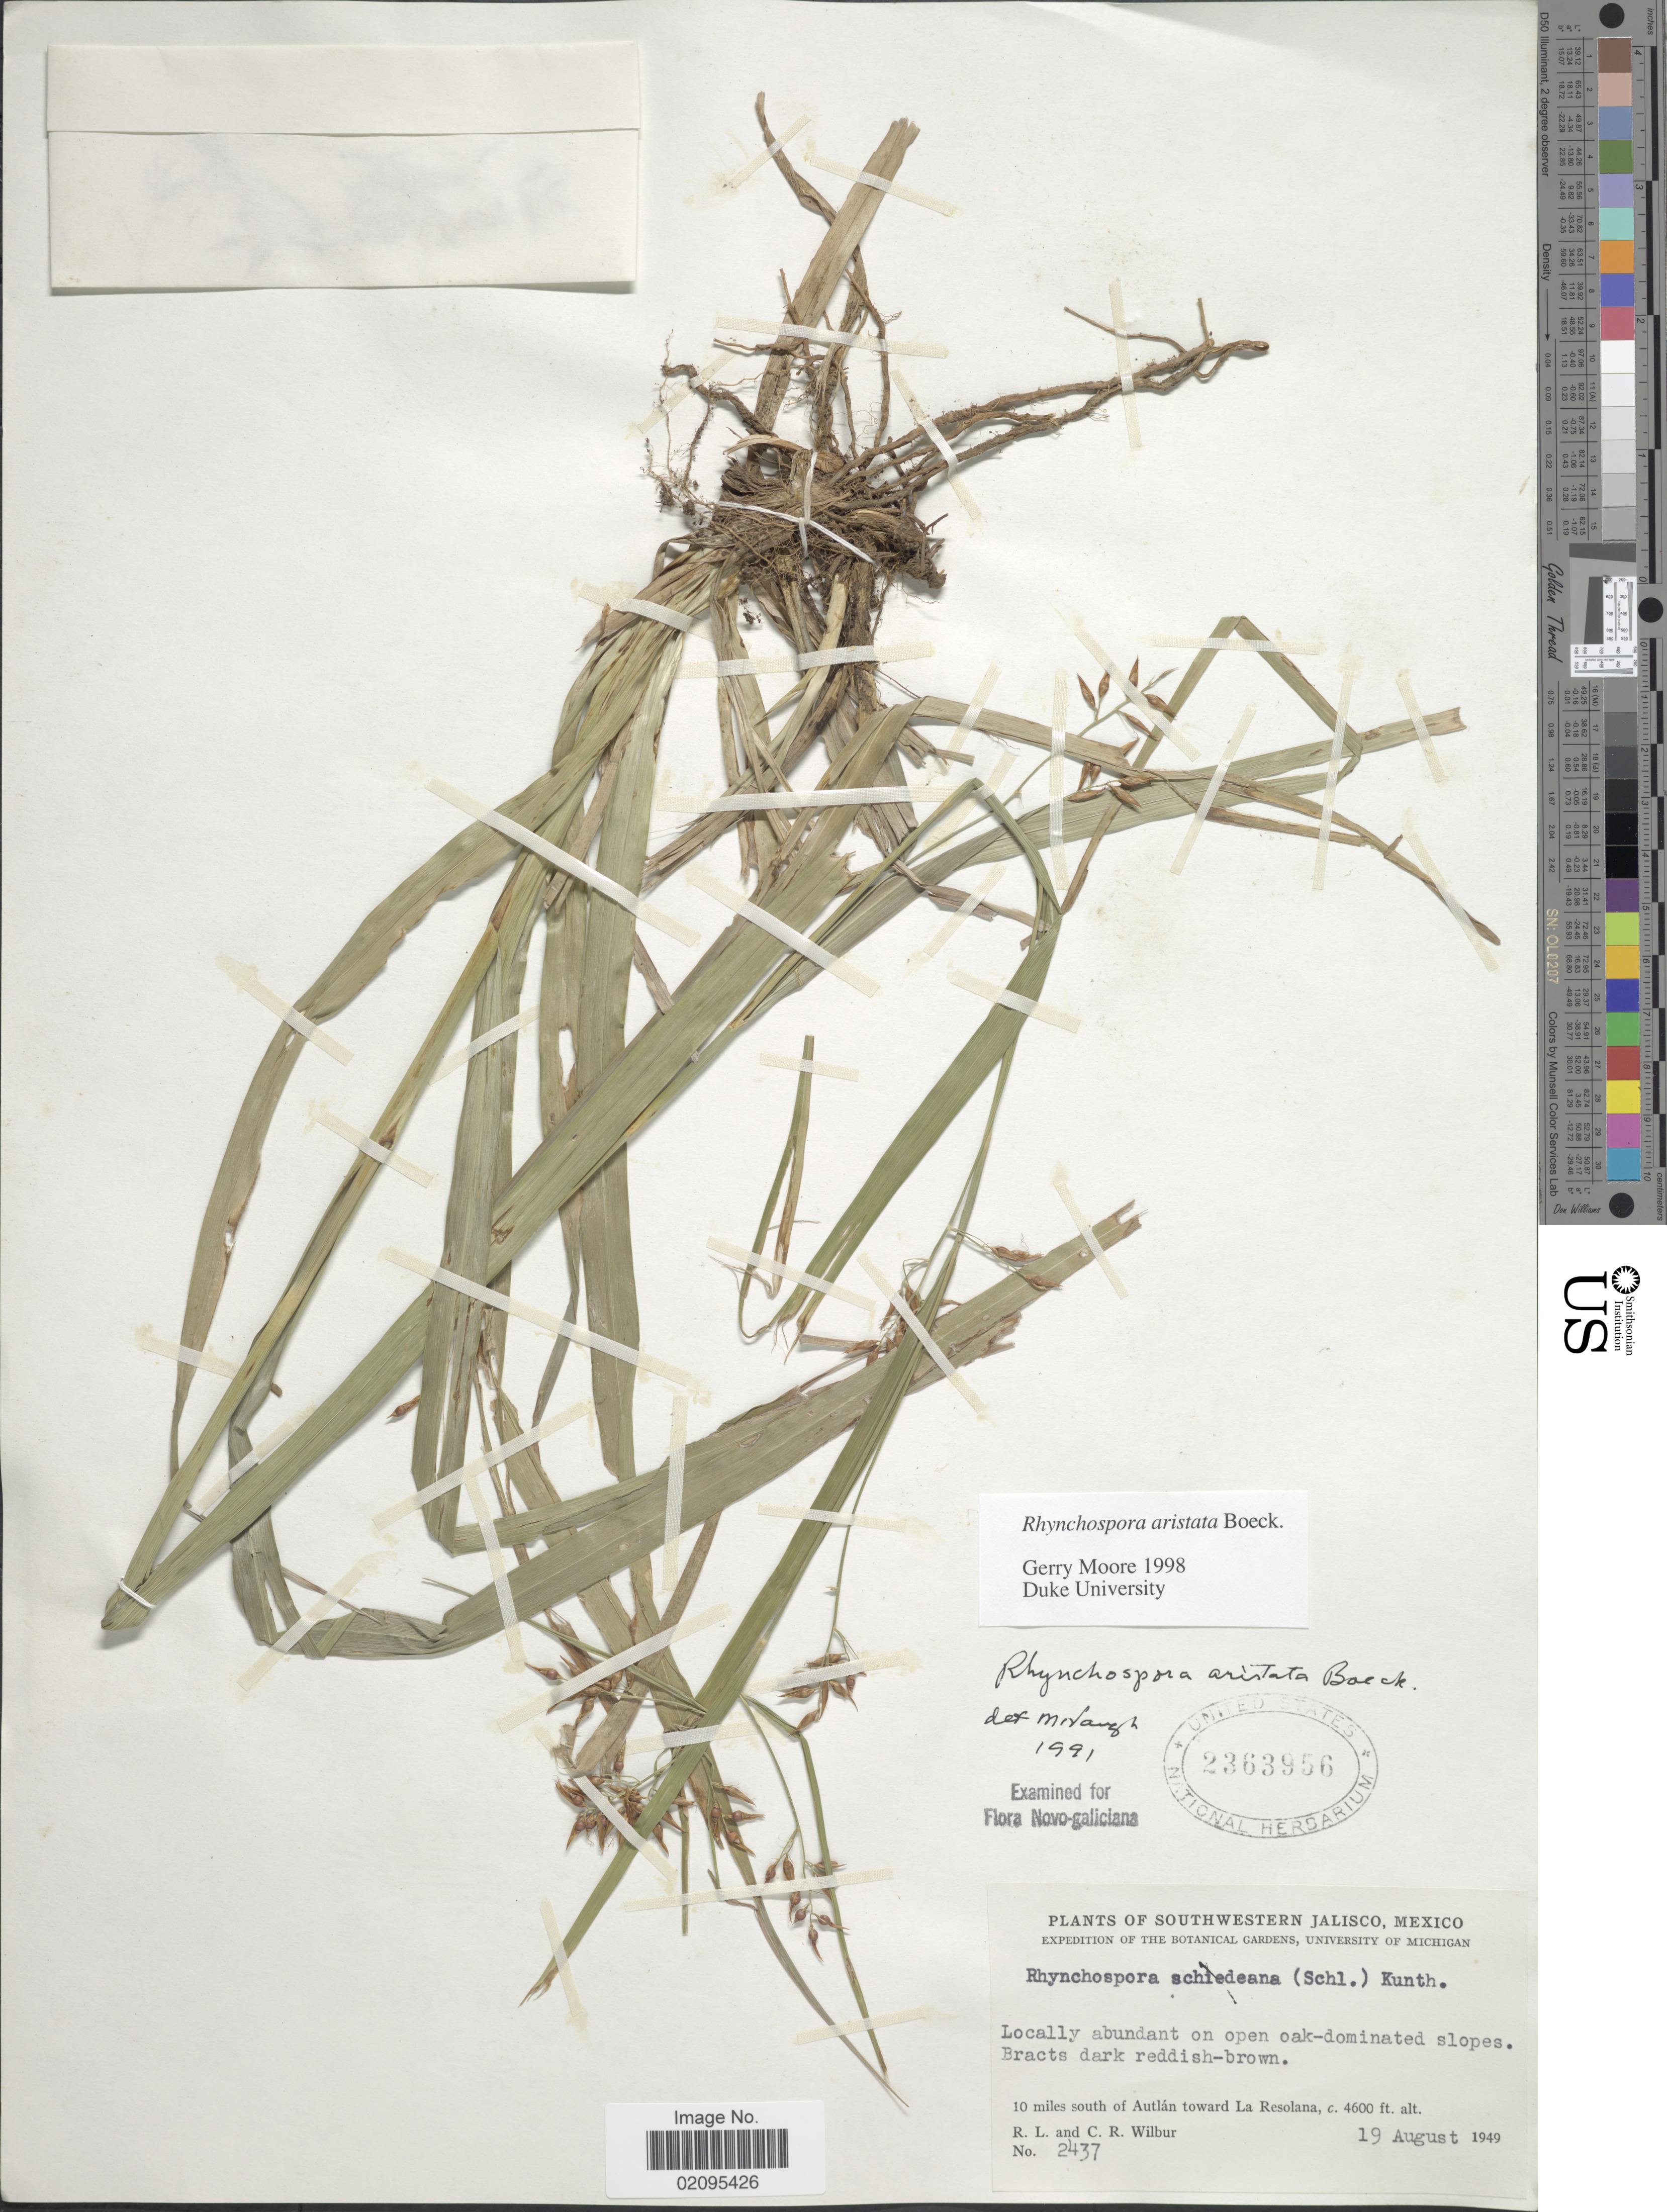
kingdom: Plantae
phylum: Tracheophyta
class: Liliopsida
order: Poales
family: Cyperaceae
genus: Rhynchospora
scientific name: Rhynchospora aristata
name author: Boeckeler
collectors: R. L. Wilbur & C. Wilbur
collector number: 2437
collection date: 1949-08-19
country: Mexico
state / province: Jalisco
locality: Southwestern Jalisco, abundant on open oak-dominated slopes, 10 miles south of Autlan toward La Resolana.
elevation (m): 1402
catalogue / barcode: US 2363956